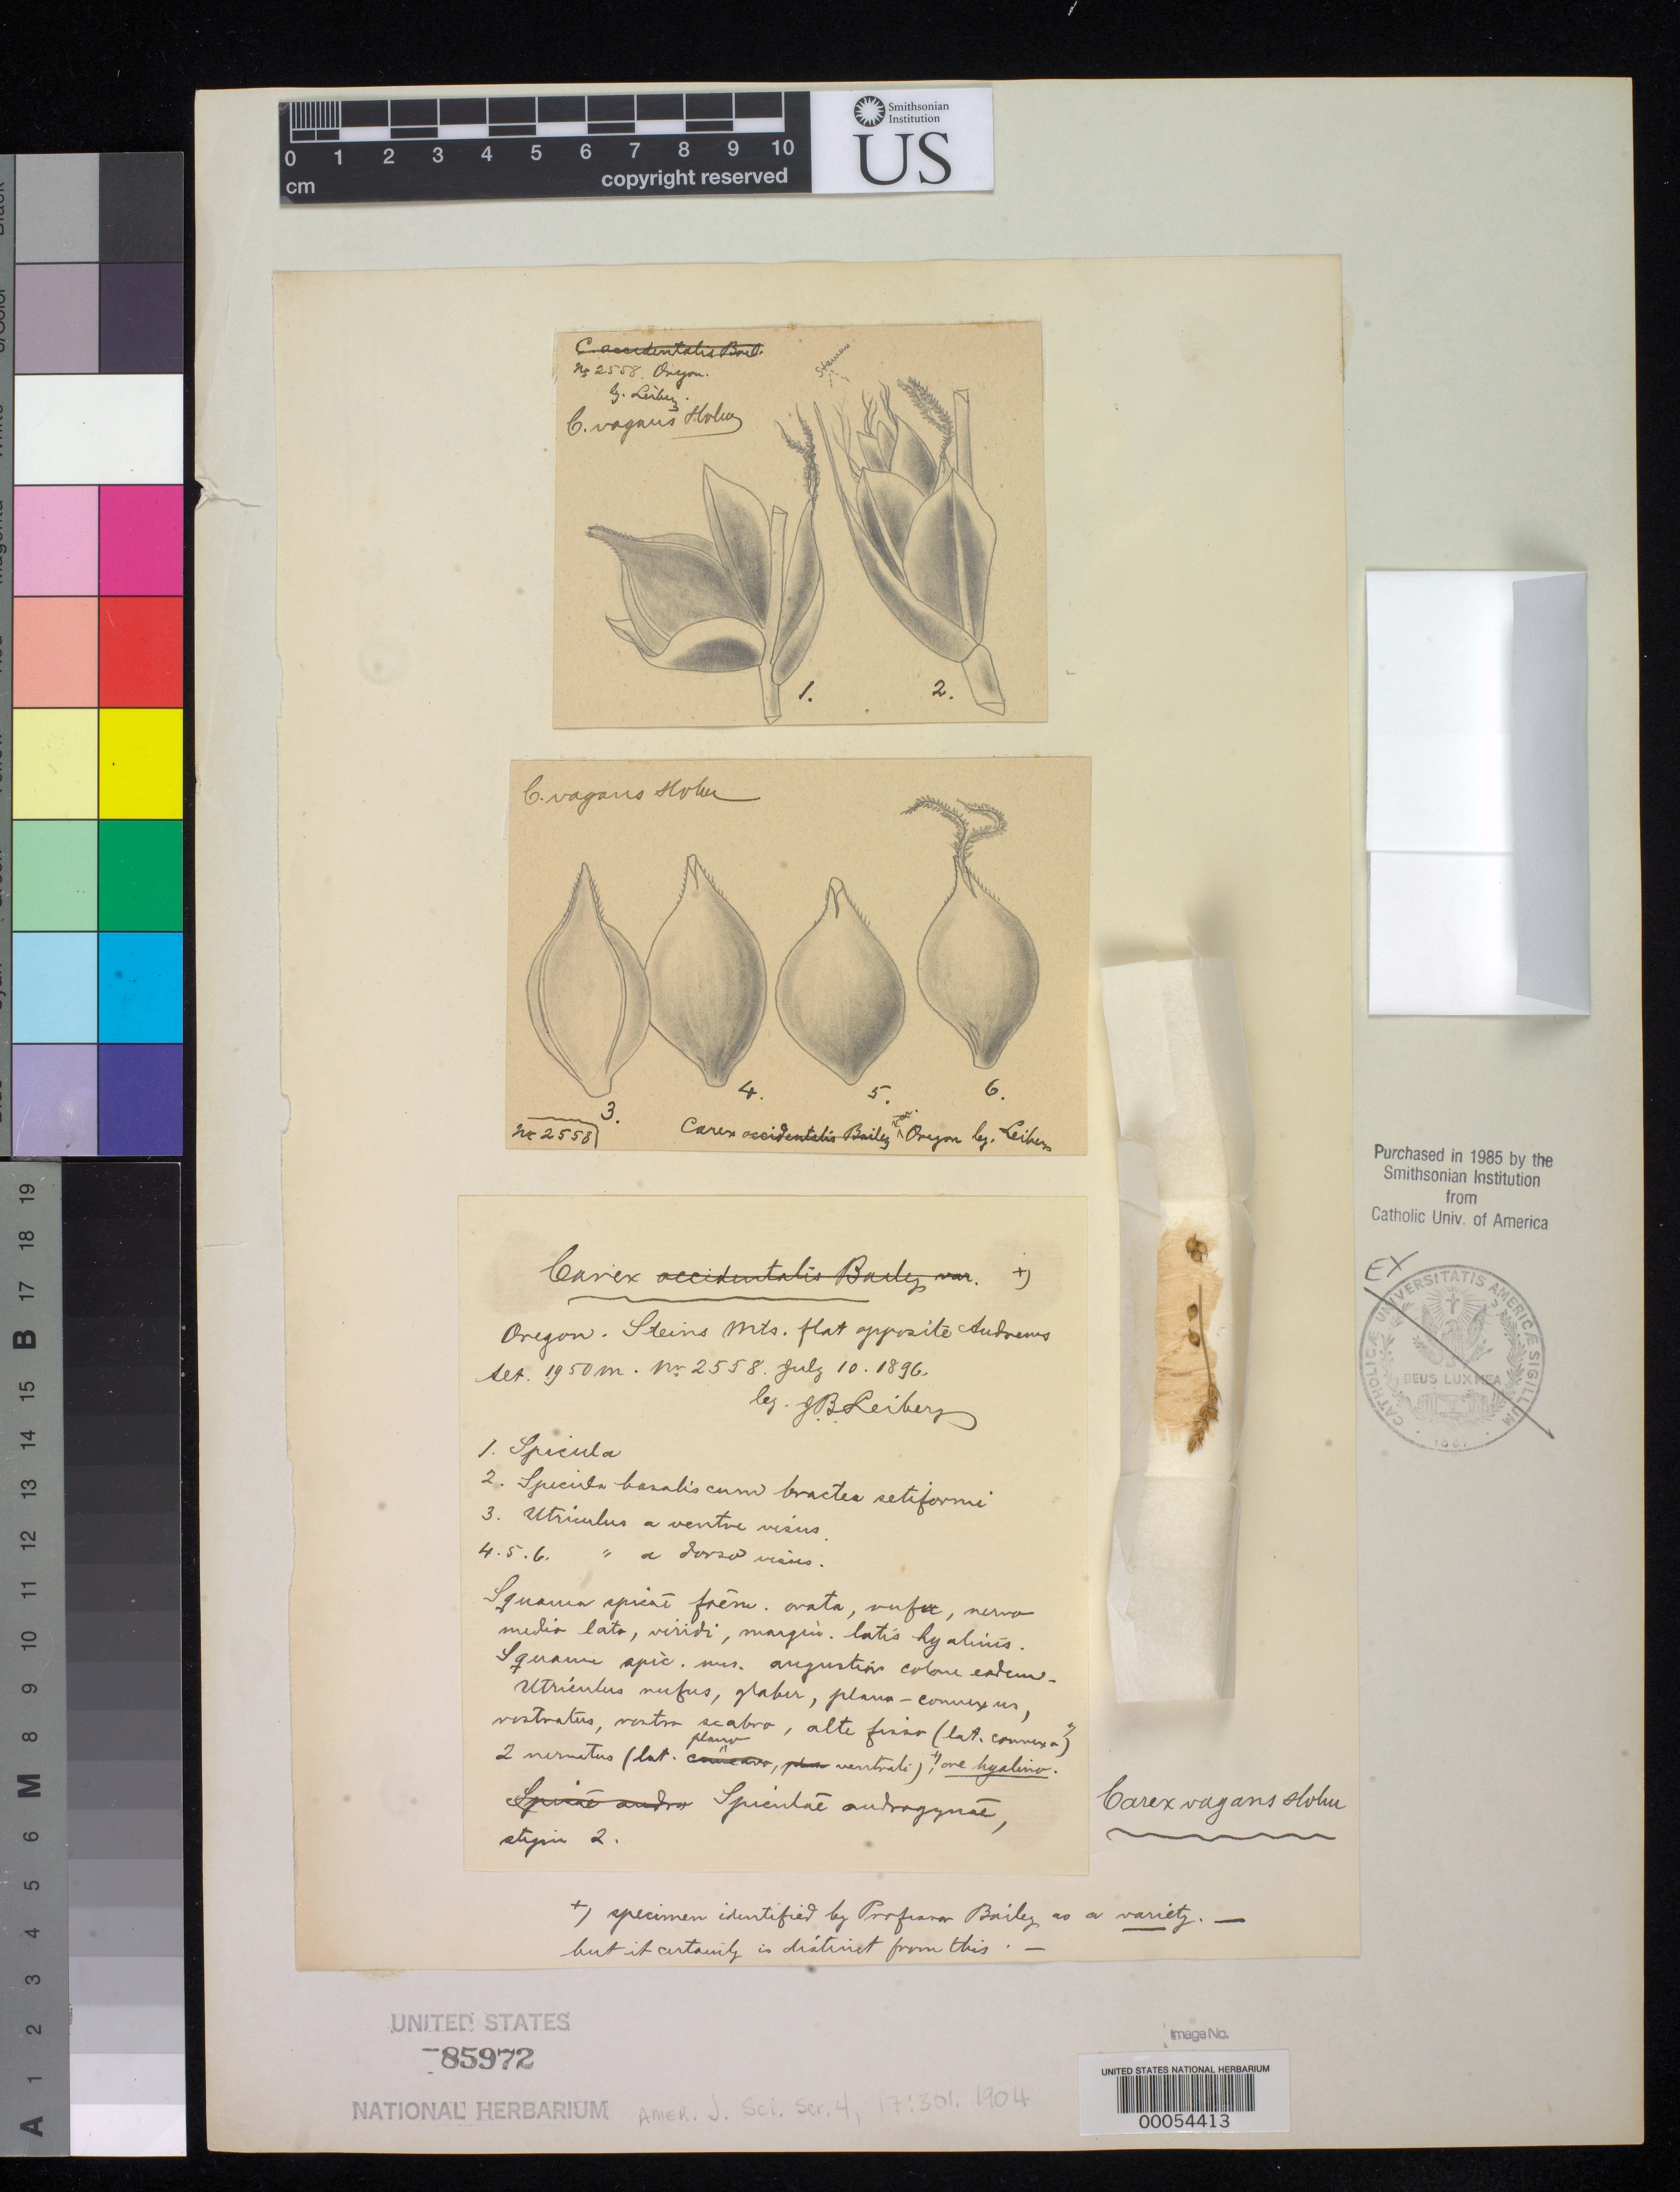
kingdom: Plantae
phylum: Tracheophyta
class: Liliopsida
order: Poales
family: Cyperaceae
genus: Carex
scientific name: Carex vagans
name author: Holm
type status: Isotype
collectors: J. Leiberg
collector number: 2558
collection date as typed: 10 Jul 1896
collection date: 1896-07-10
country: United States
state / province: Oregon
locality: Stein Mountains, flat opposite Andrews.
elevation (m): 1950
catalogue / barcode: US 85972